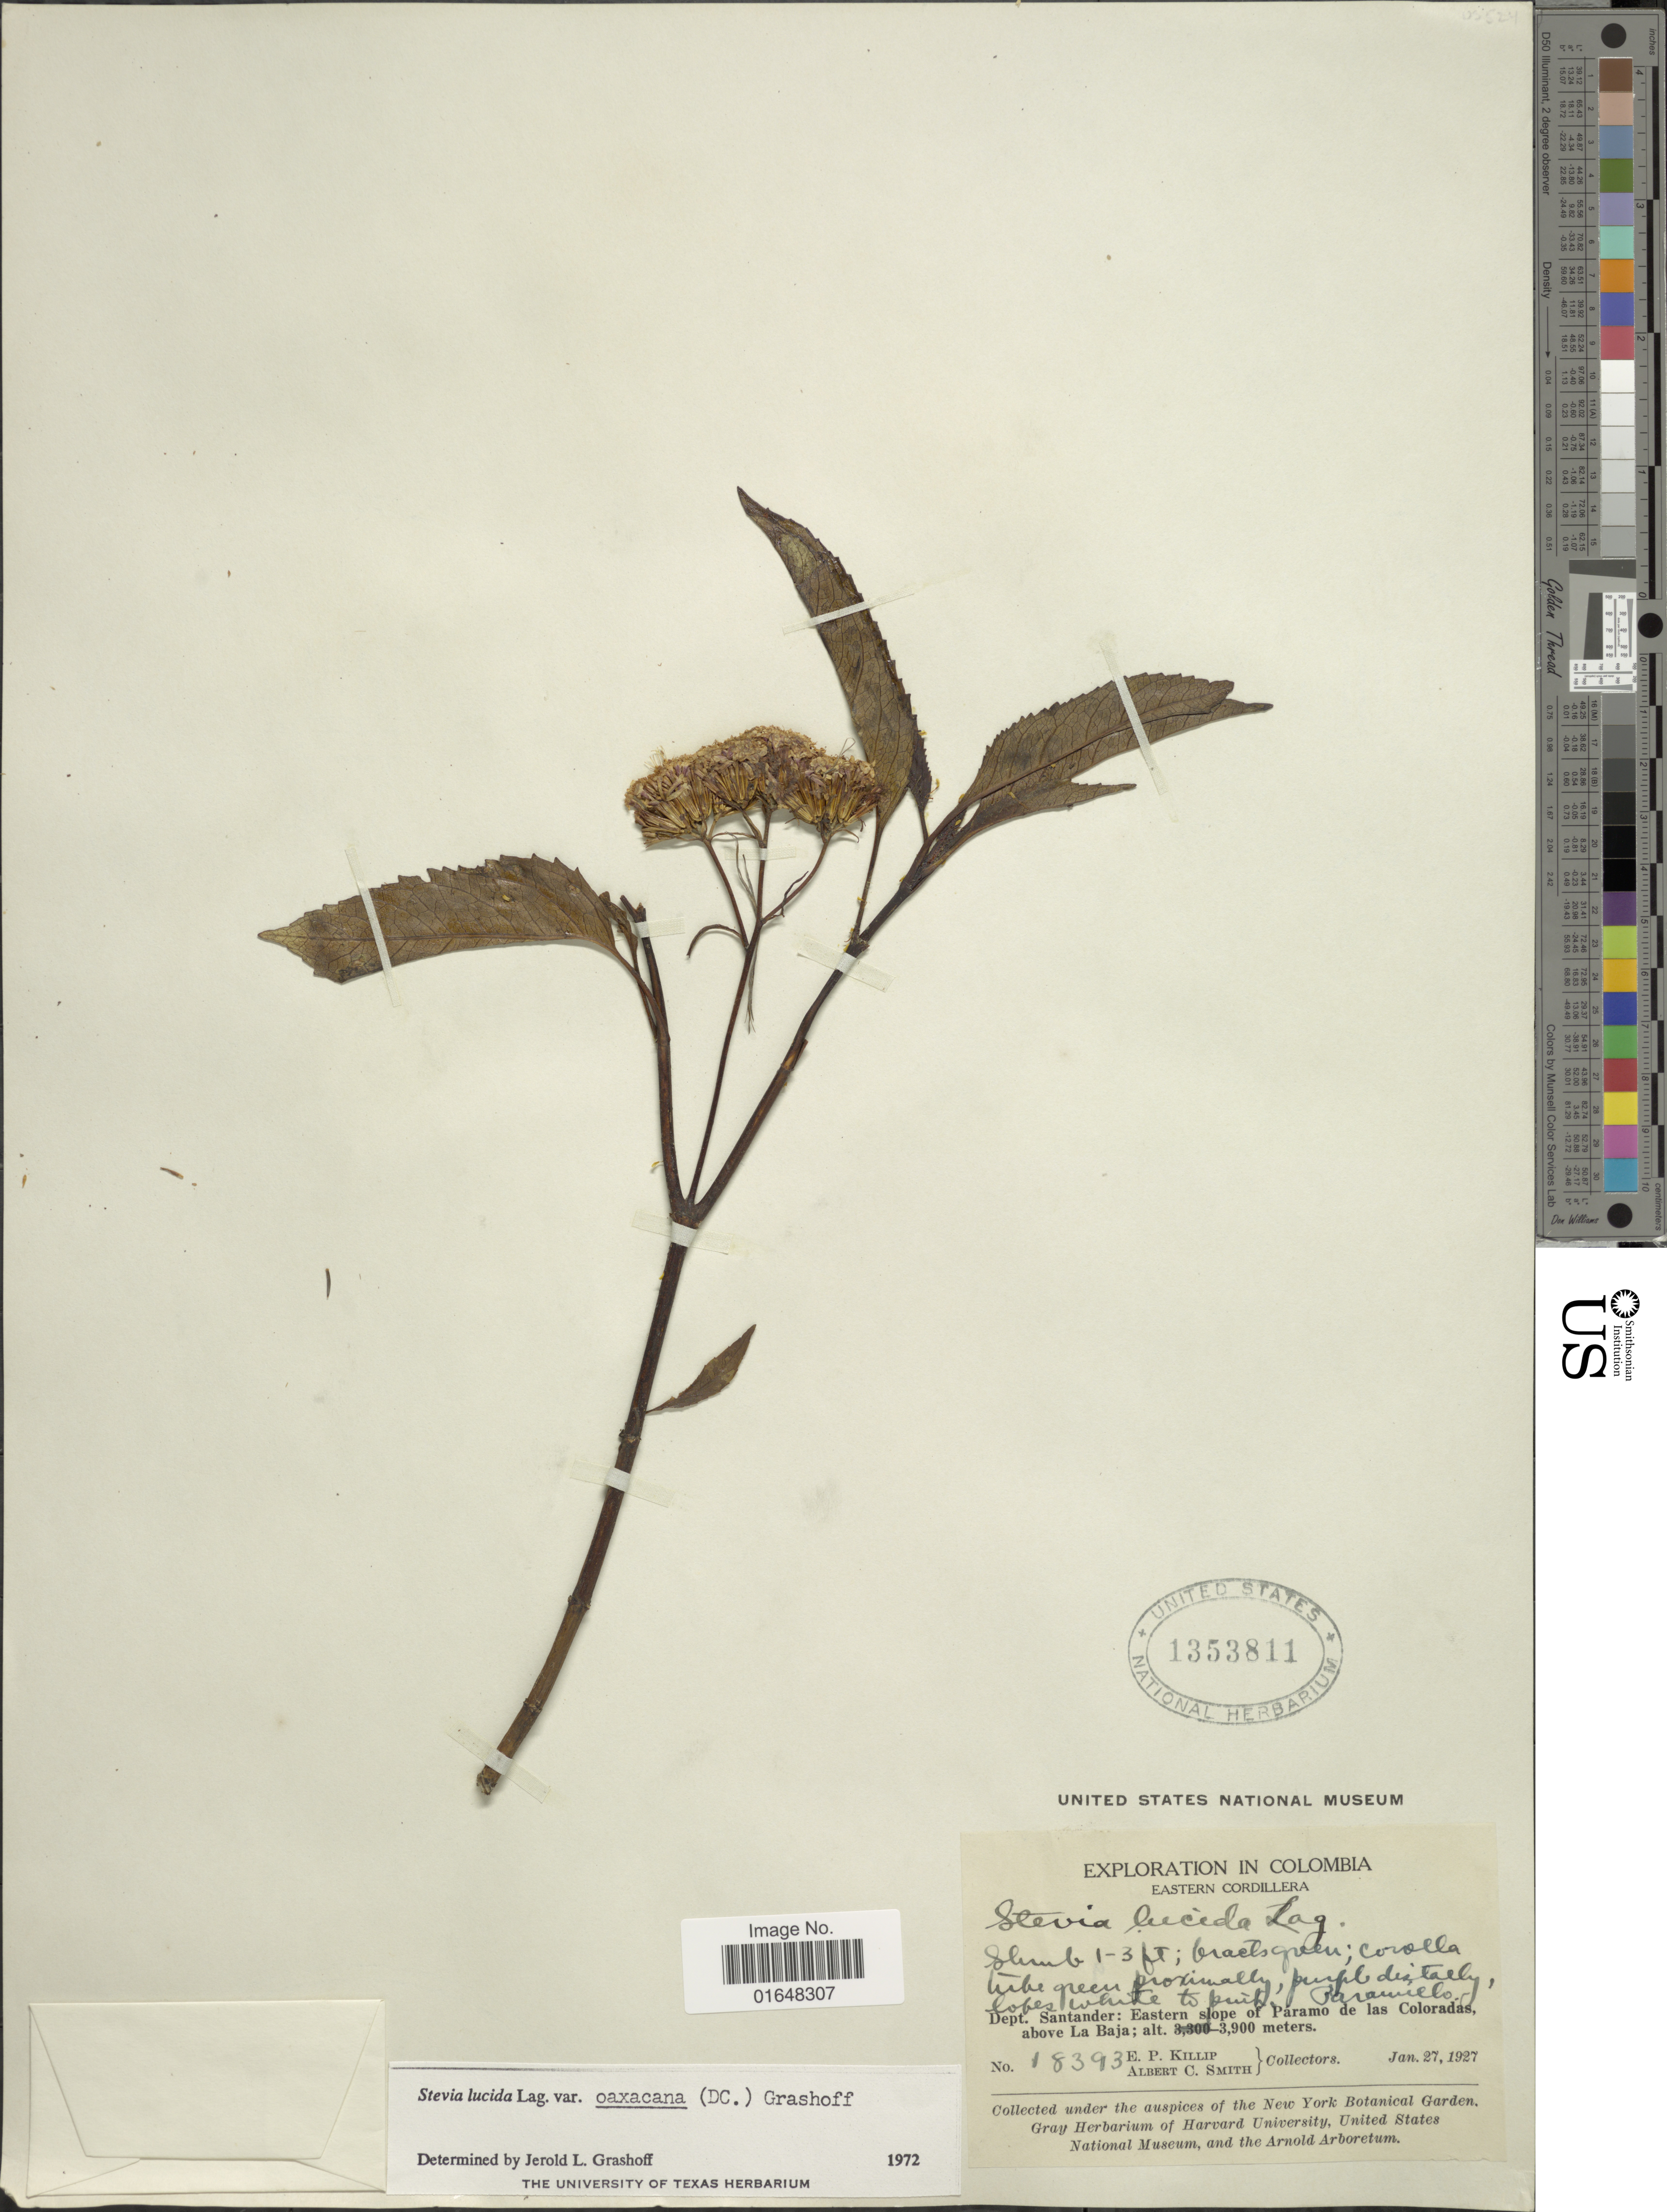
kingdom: Plantae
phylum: Tracheophyta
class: Magnoliopsida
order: Asterales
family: Asteraceae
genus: Stevia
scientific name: Stevia lucida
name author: Lag.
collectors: E. P. Killip & A. C. Smith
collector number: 18393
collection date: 1927-01-27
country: Colombia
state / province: Santander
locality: Eastern Cordillera. Dept. Santander: Eastern slope of Paramo de las Coloradas, above La Baja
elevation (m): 3900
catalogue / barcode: US 1353811